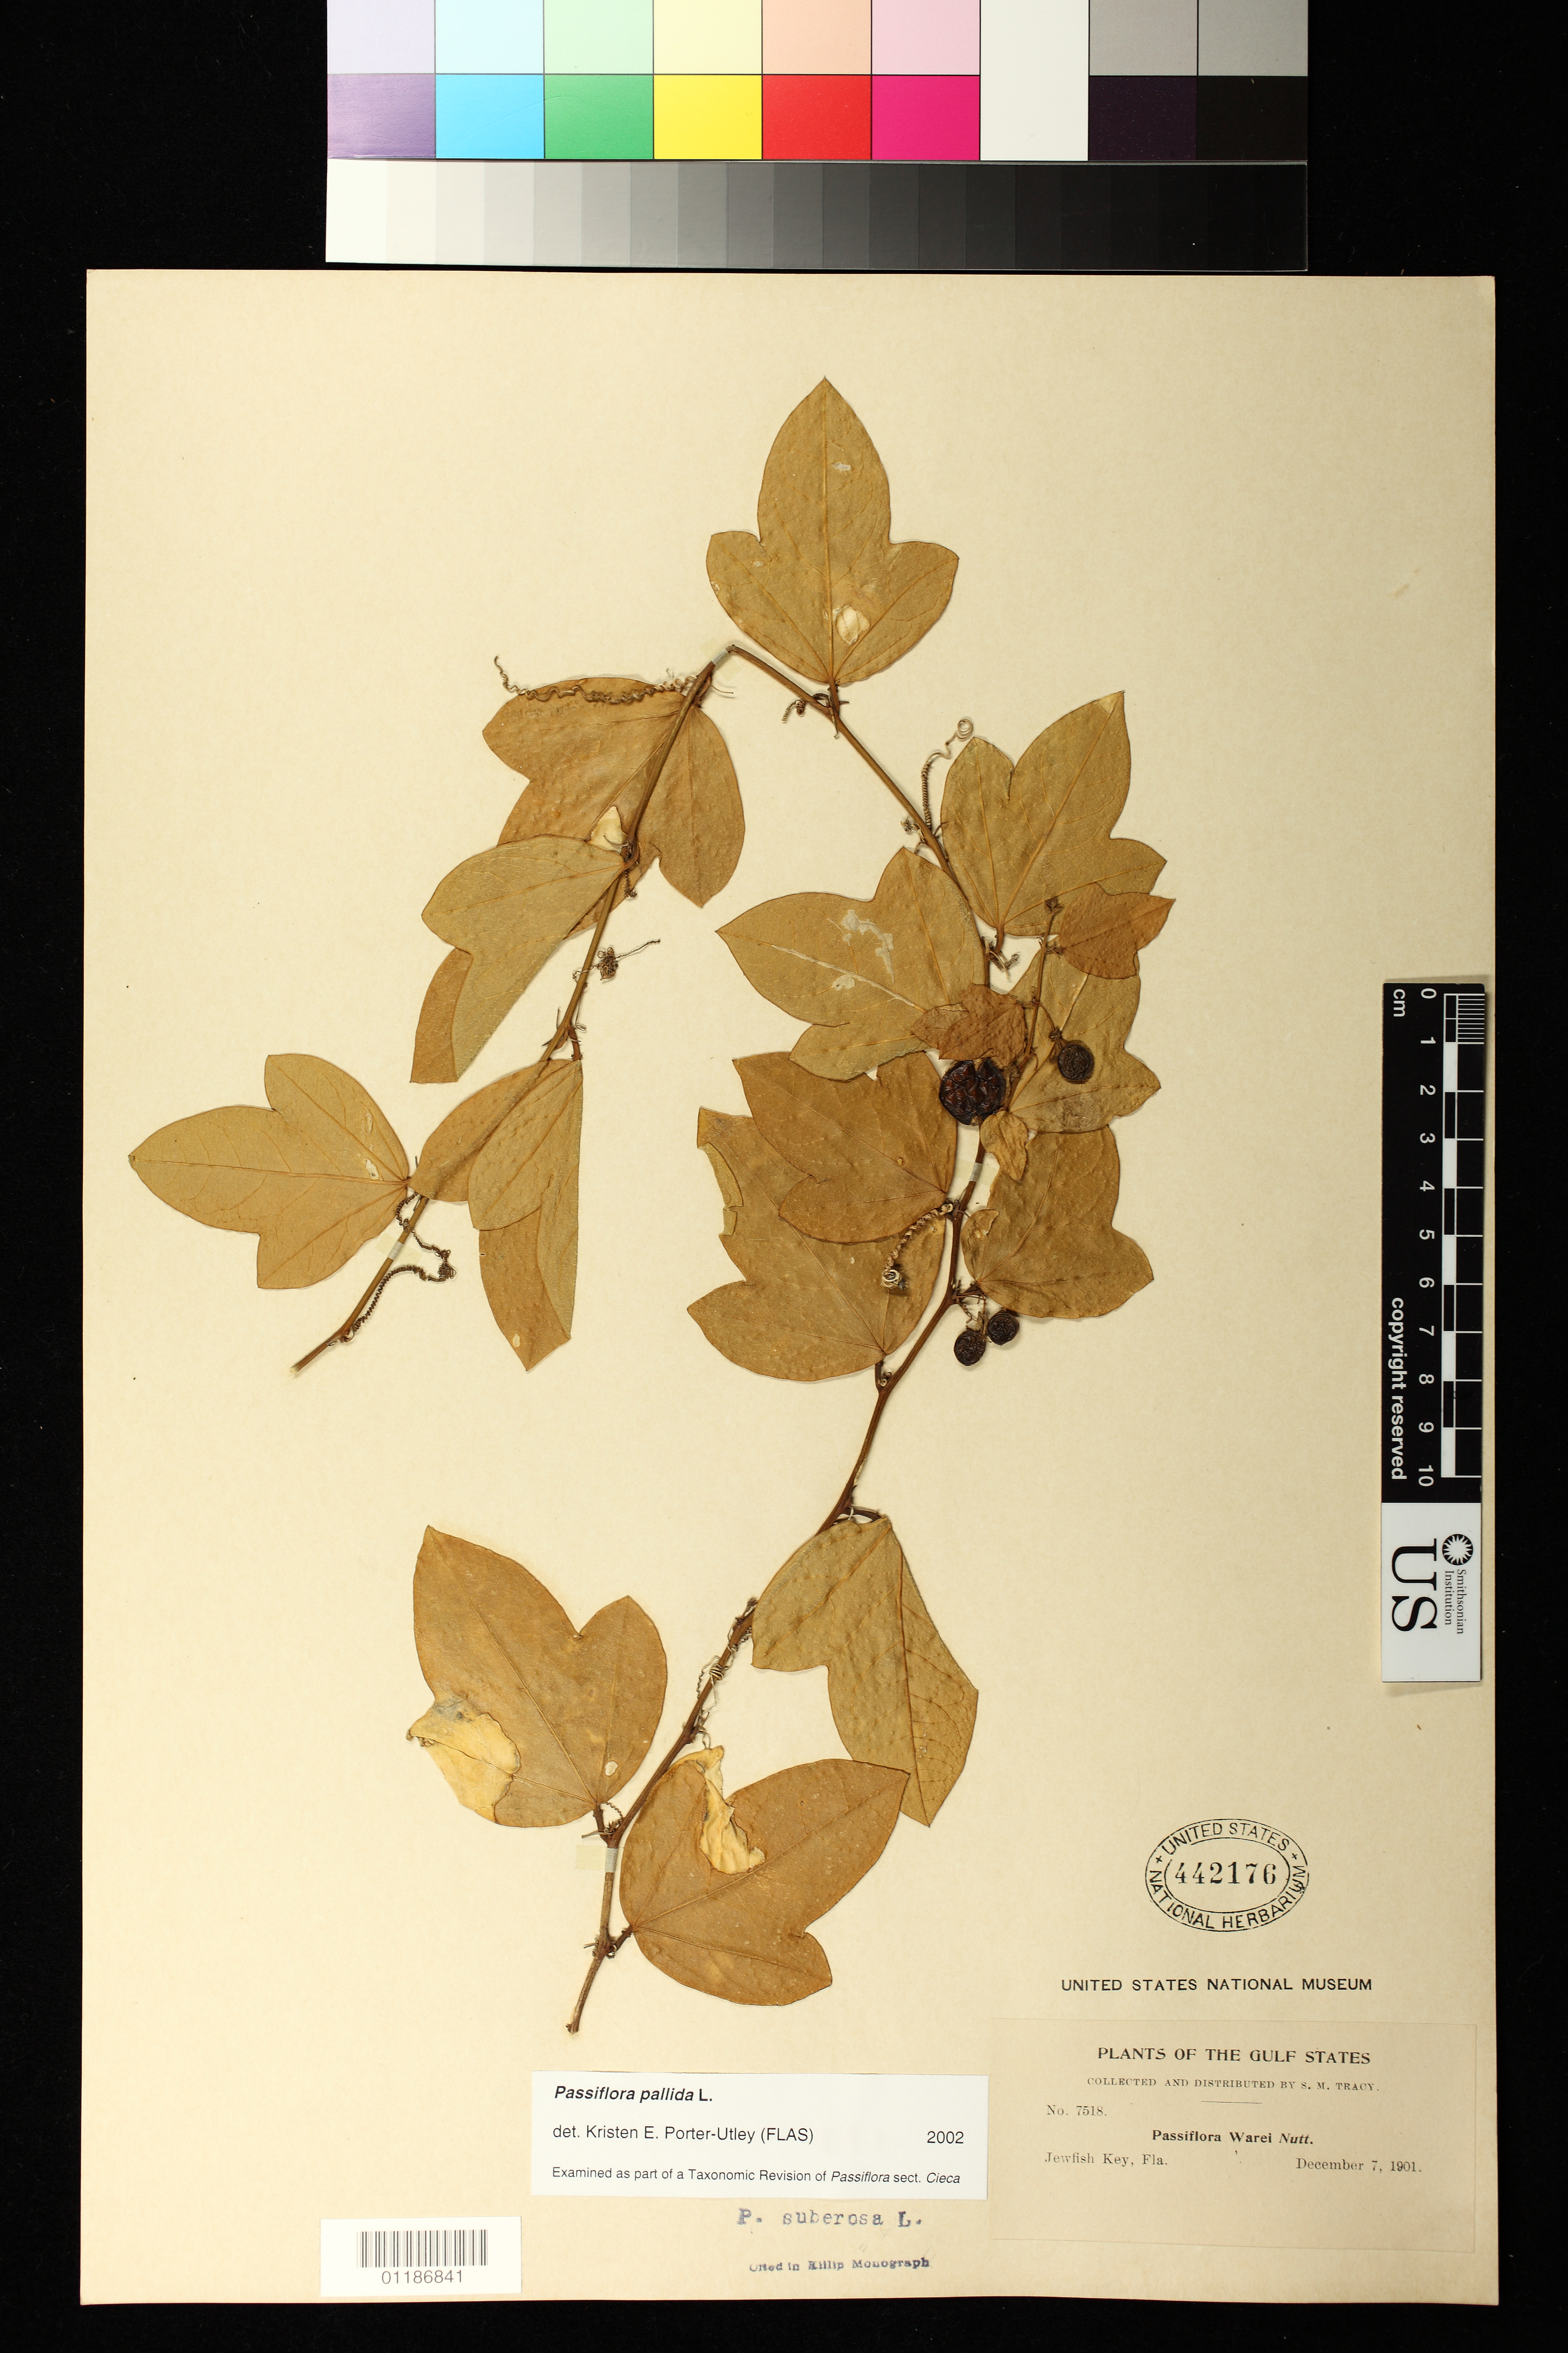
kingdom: Plantae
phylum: Tracheophyta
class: Magnoliopsida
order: Malpighiales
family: Passifloraceae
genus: Passiflora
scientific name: Passiflora pallida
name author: L.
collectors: S. M. Tracy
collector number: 7518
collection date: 1901-12-07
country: United States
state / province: Florida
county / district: Manatee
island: Jewfish Key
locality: Jewfish Key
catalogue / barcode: US 442176